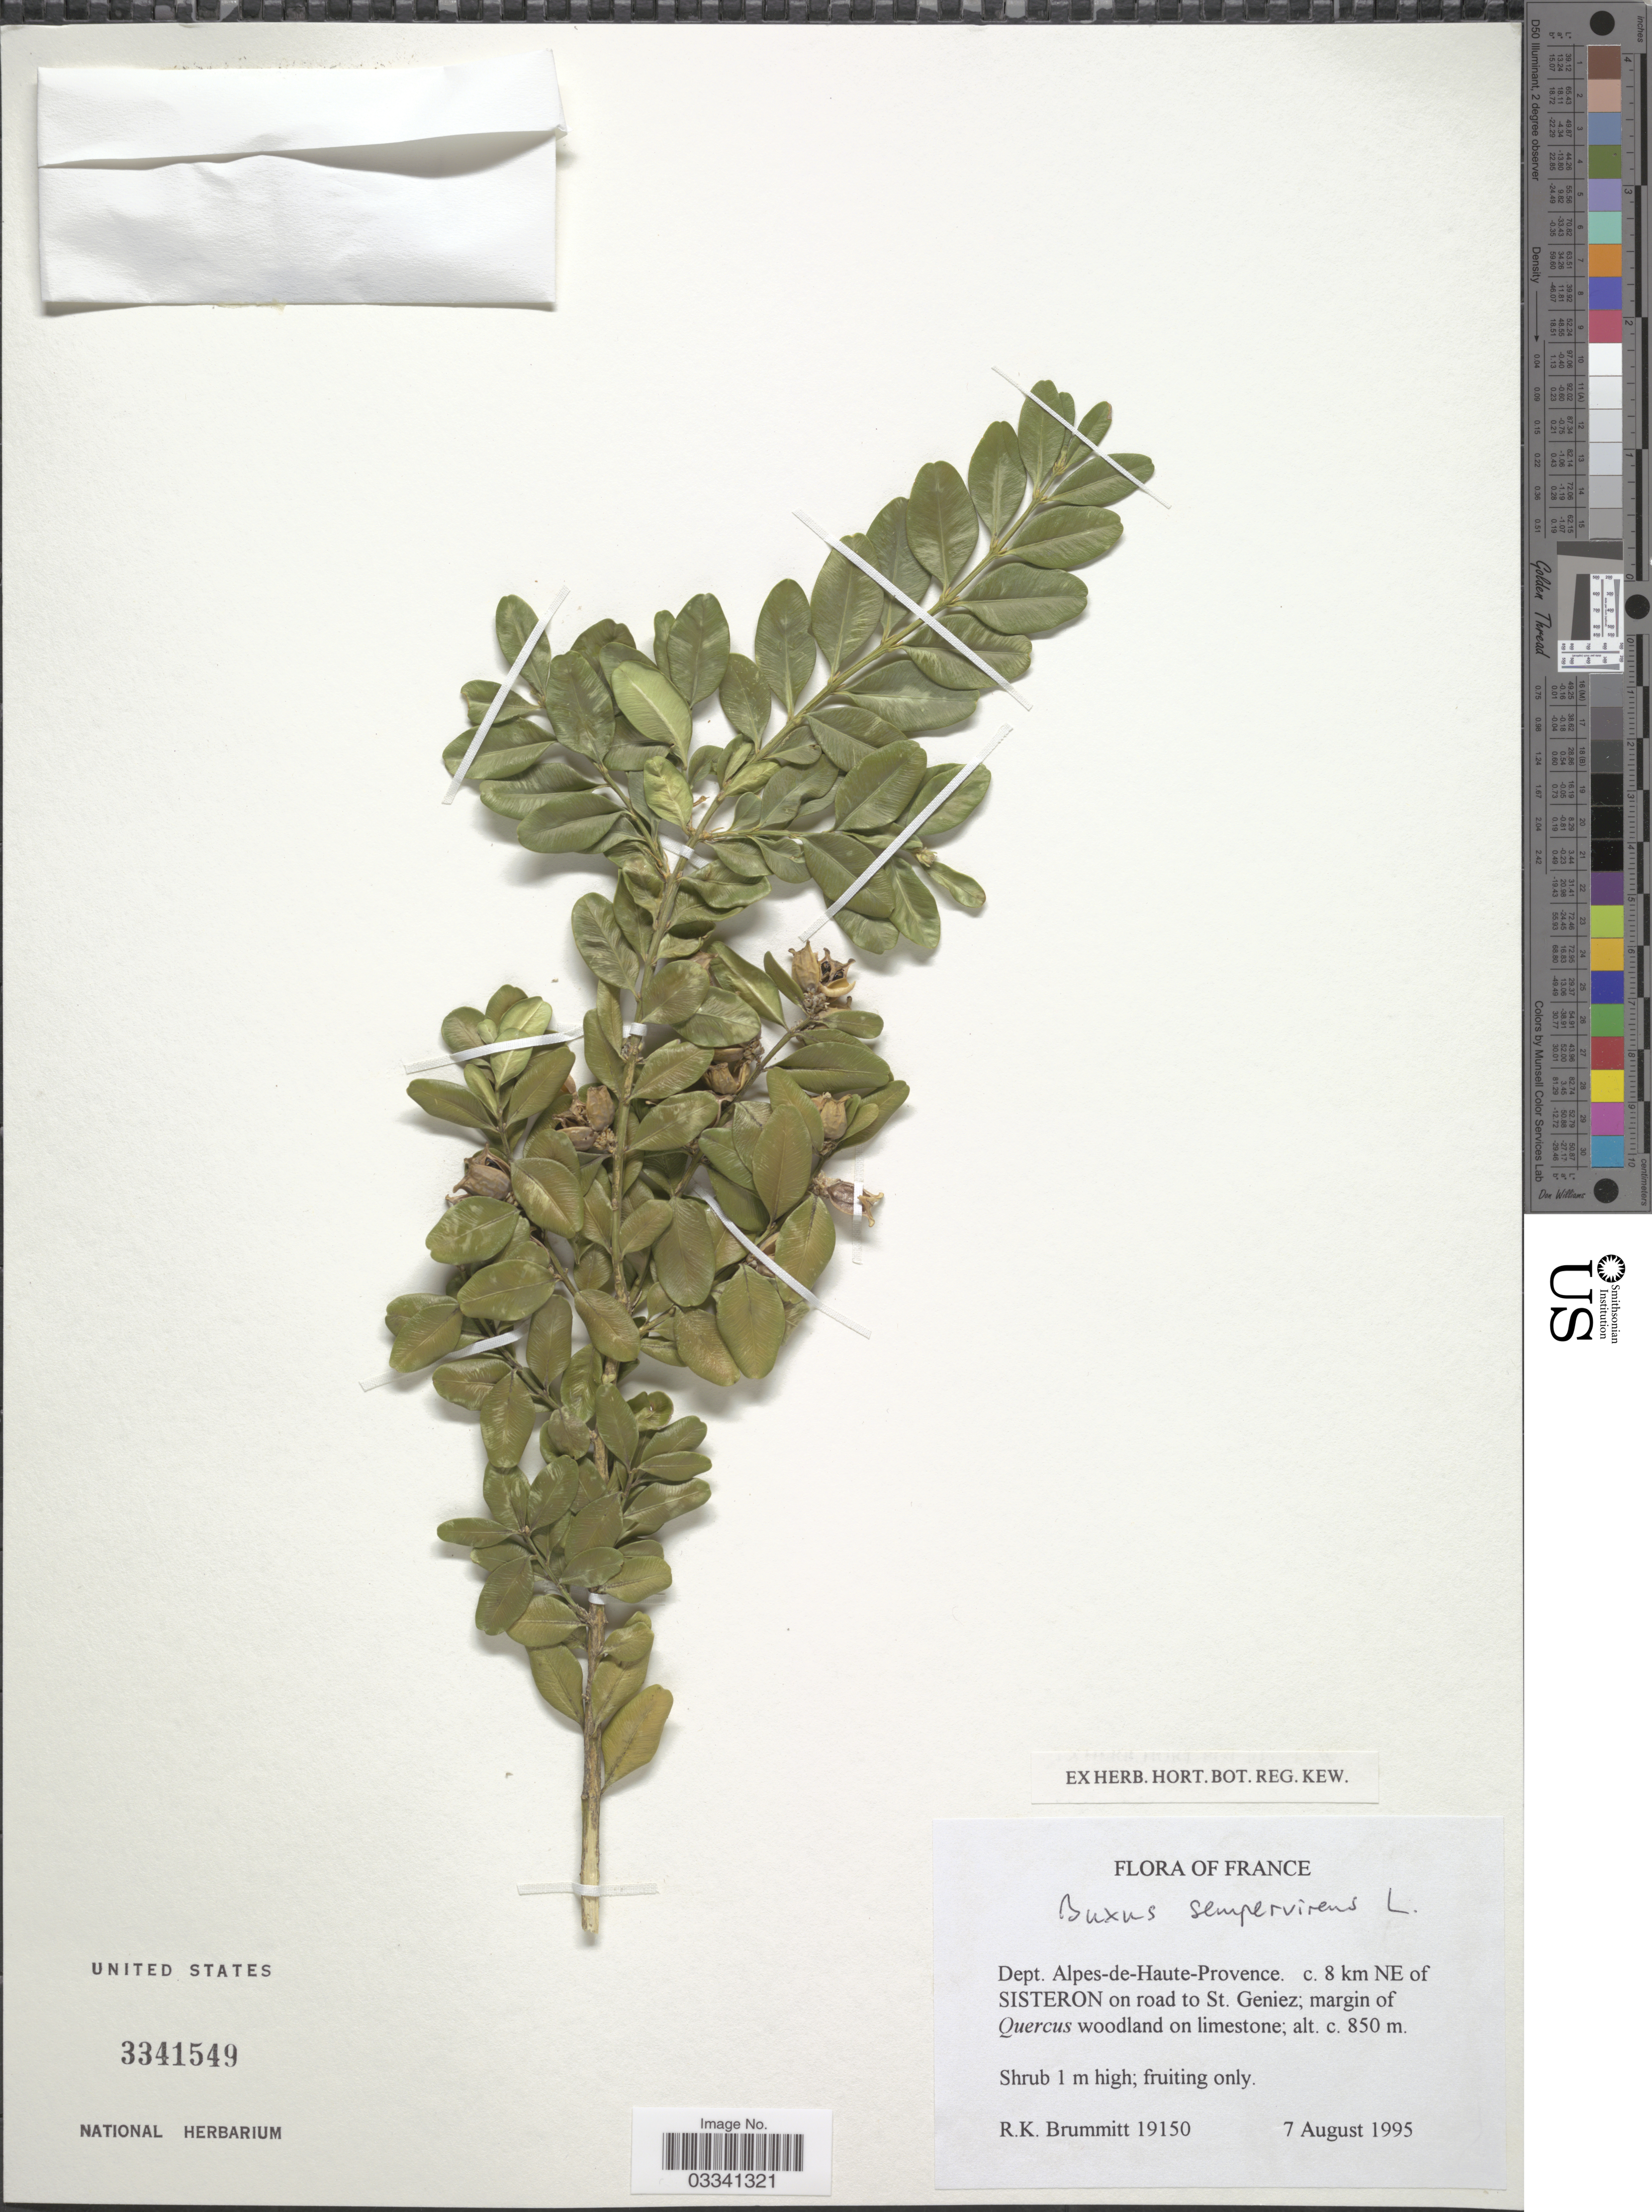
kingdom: Plantae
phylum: Tracheophyta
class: Magnoliopsida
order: Buxales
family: Buxaceae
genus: Buxus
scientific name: Buxus sempervirens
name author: L.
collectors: R. K. Brummitt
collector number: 19150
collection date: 1995-08-07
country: France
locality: Dept. Alpes-de-Haute-Provence. C. 8 km NE of Sisteron on road to St. Geniez.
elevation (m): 850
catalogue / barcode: US 3341549